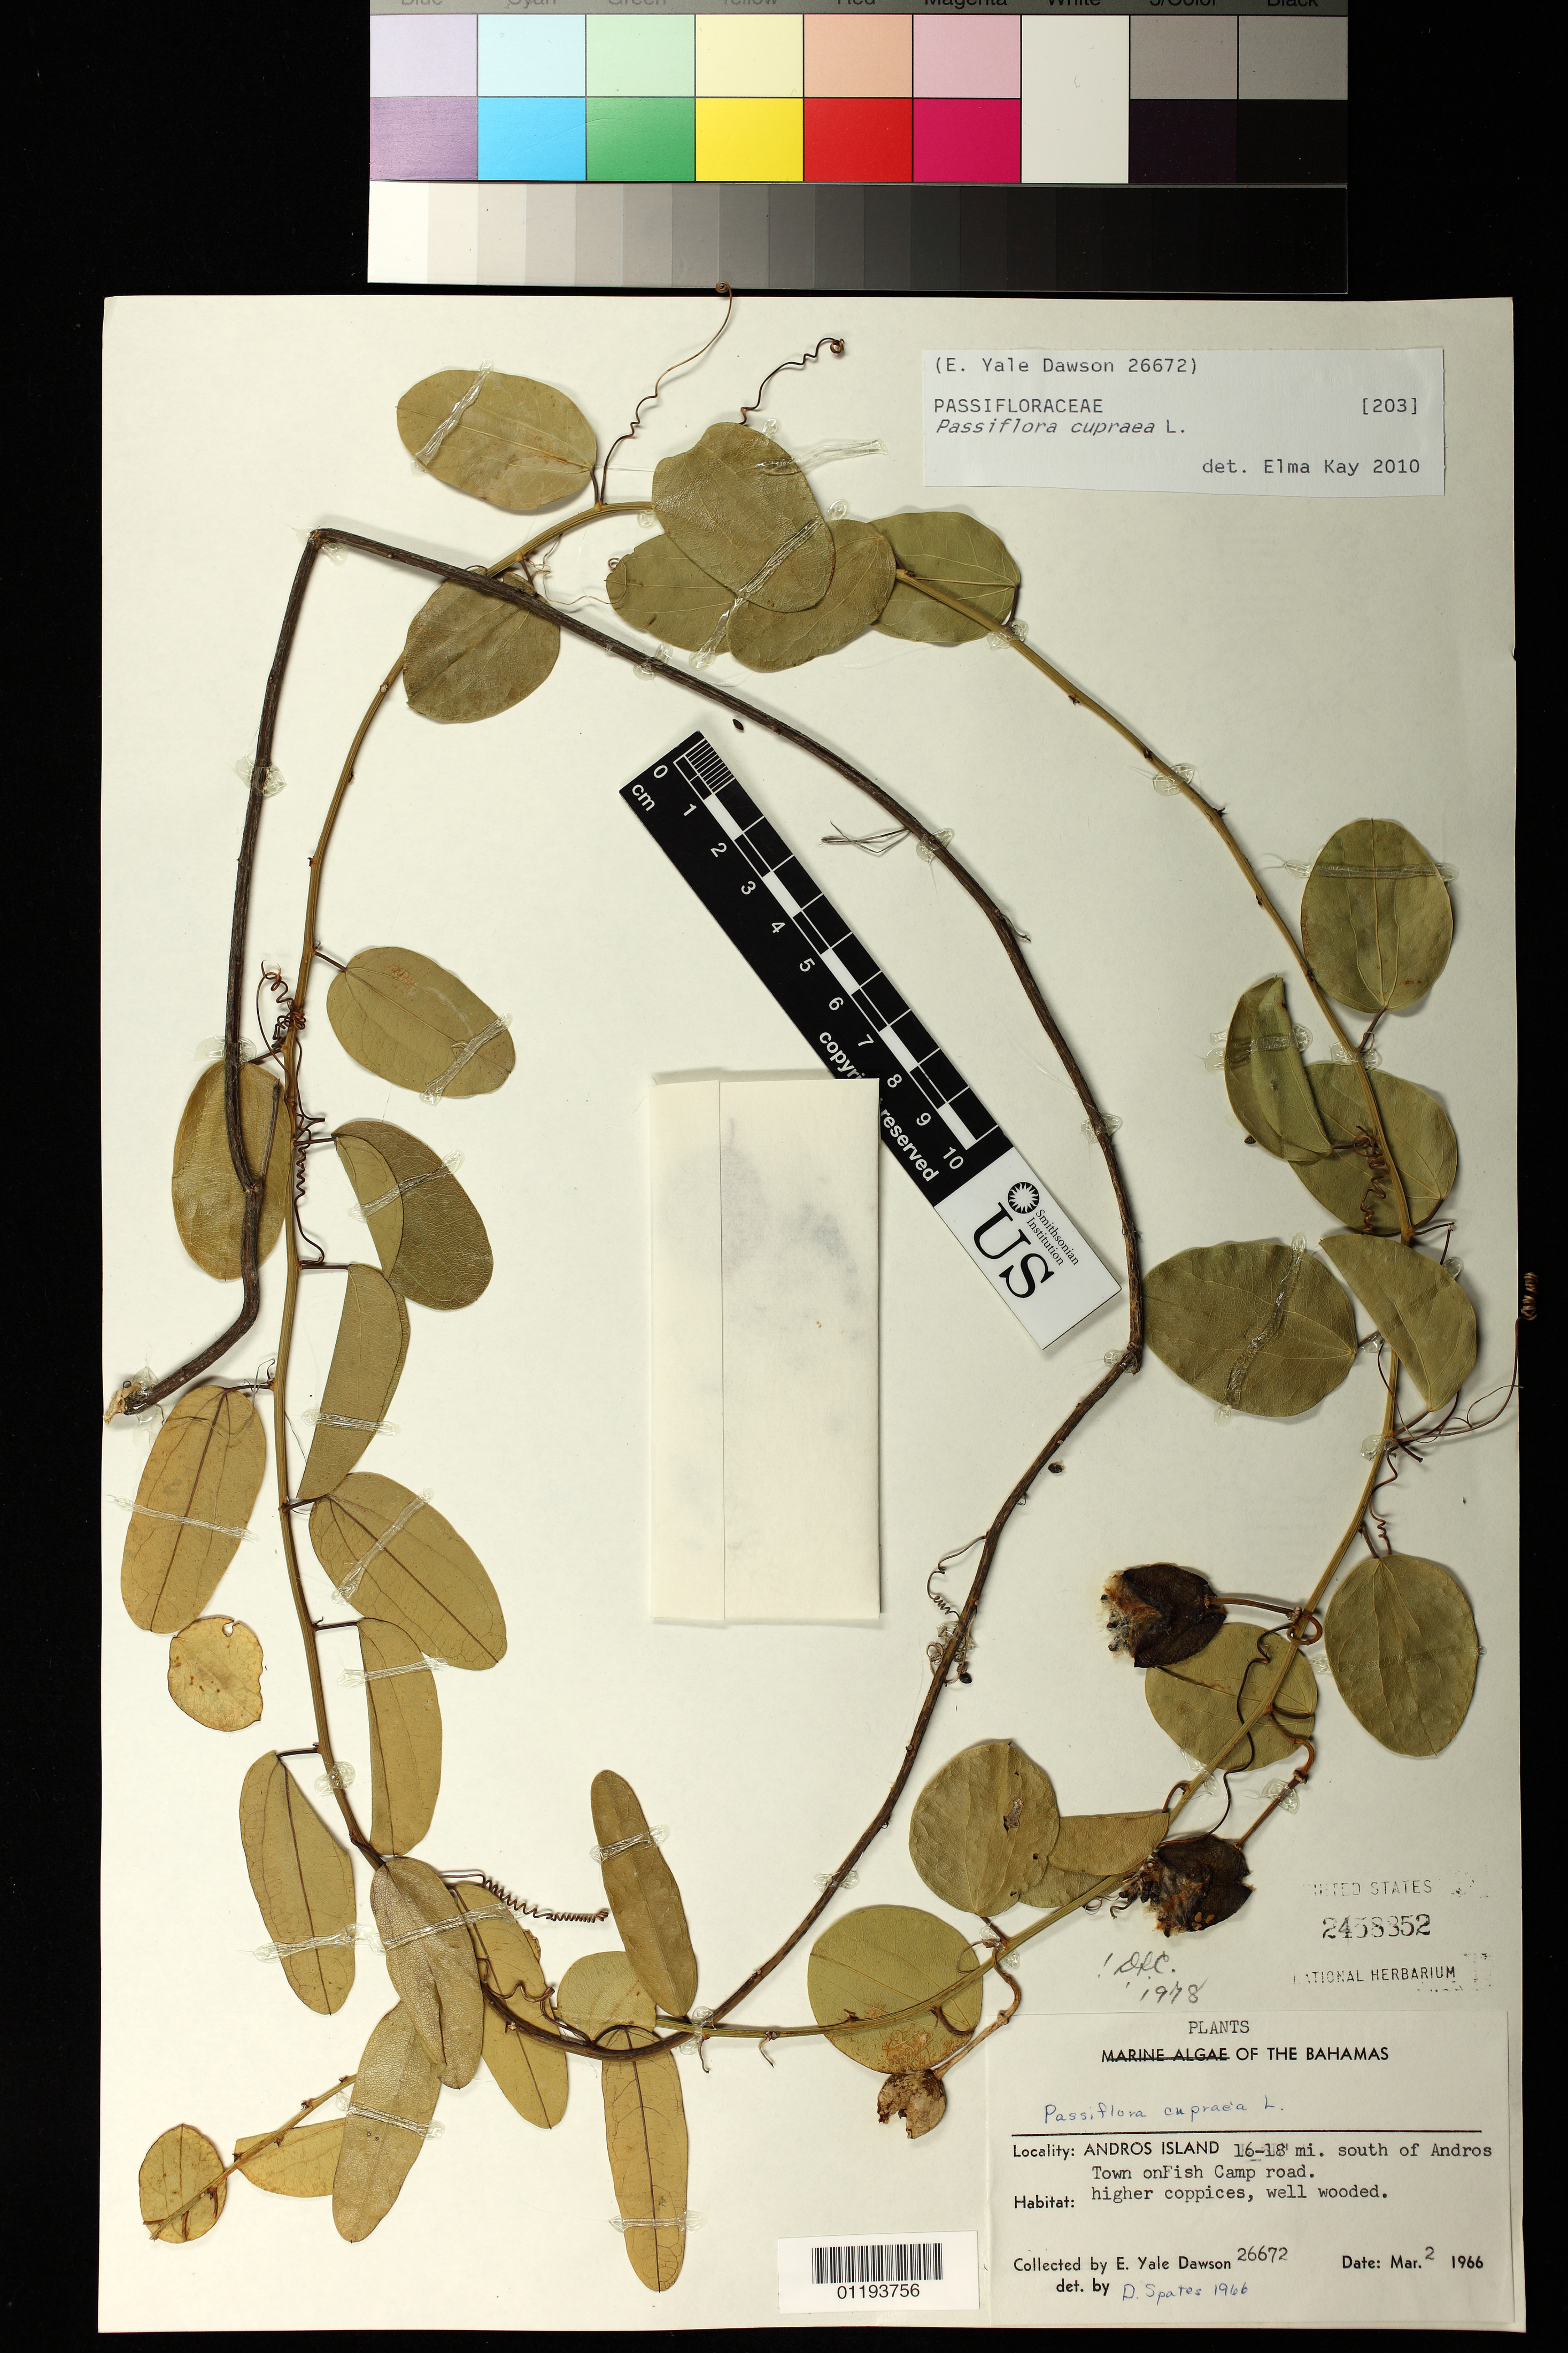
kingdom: Plantae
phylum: Tracheophyta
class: Magnoliopsida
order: Malpighiales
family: Passifloraceae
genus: Passiflora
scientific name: Passiflora cupraea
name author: L.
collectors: E. Y. Dawson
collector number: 26672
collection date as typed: Mar 2 1966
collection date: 1966-03-02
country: Bahamas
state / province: North Andros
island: Andros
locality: Andros Island 16-18 mi. South of Andros Town on Fish Camp road.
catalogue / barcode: US 2458852